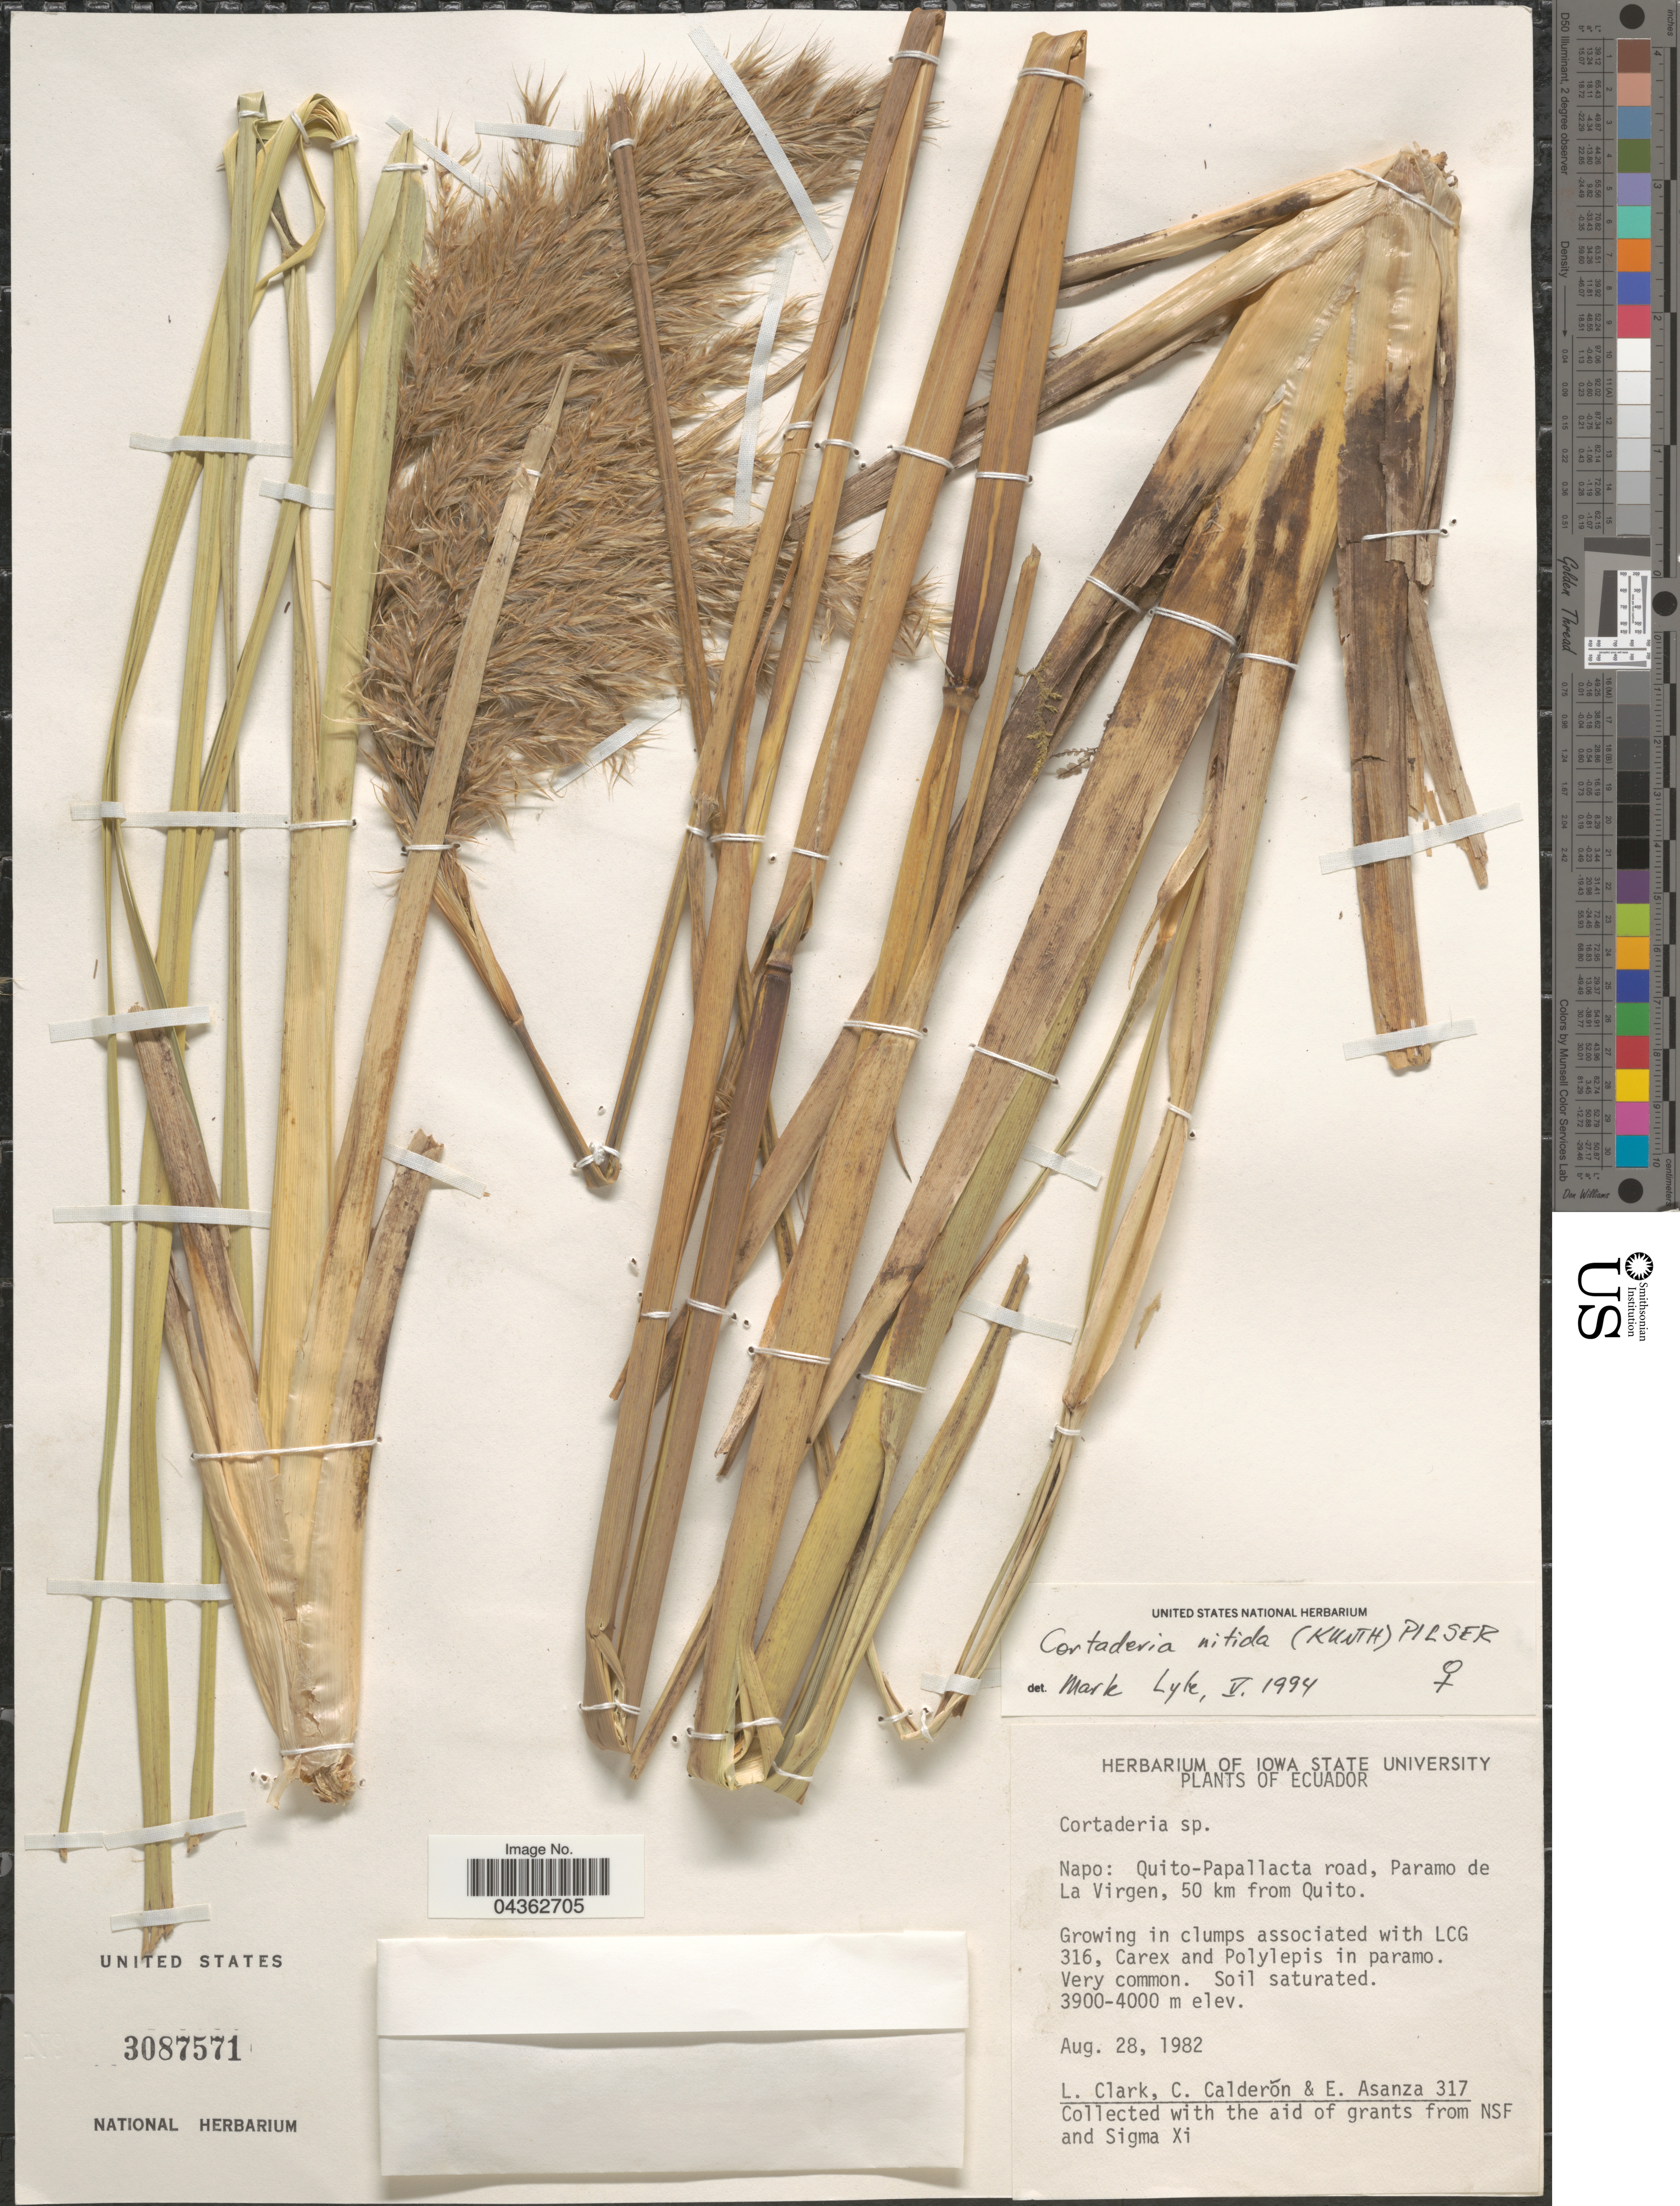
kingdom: Plantae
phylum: Tracheophyta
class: Liliopsida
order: Poales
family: Poaceae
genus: Cortaderia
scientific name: Cortaderia nitida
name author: (Kunth) Pilg.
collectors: L. Clark, C. Calderon & E. Asanza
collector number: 317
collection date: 1982-08-28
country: Ecuador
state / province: Napo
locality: Quito-Papallacta road, Paramo de La Virgen, 50 km from Quito.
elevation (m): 3900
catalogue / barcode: US 3087571